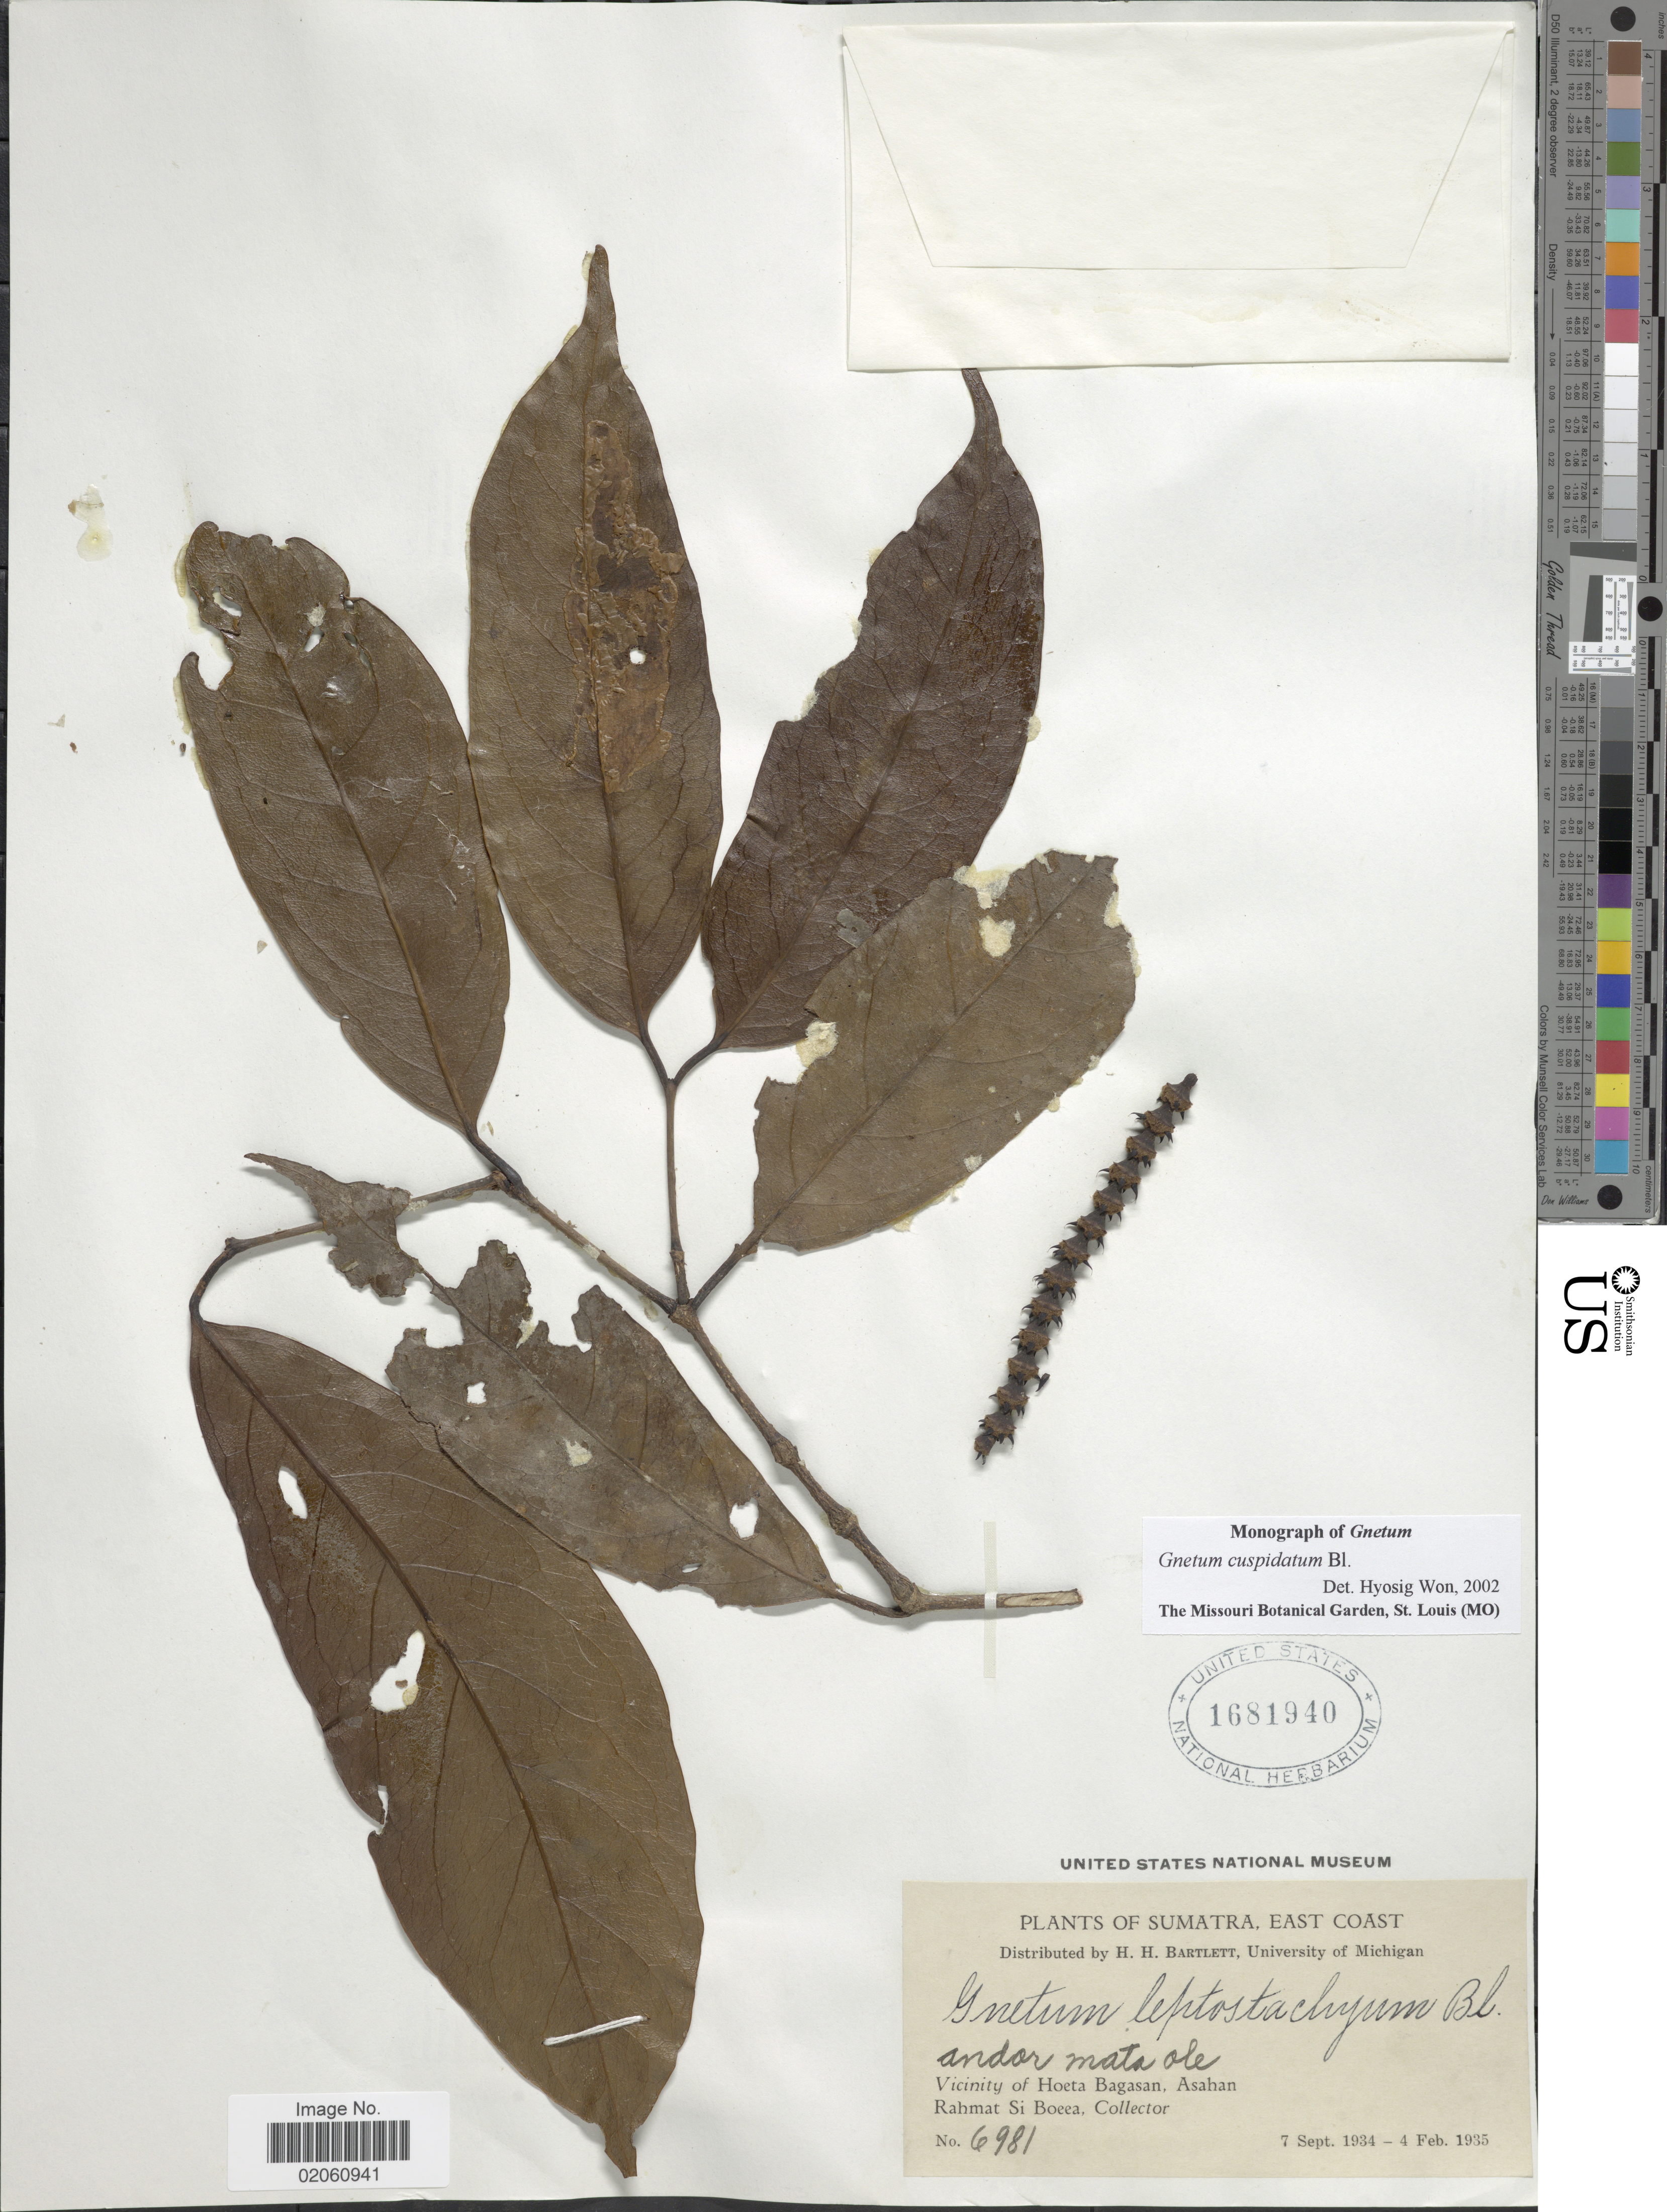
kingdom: Plantae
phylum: Tracheophyta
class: Gnetopsida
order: Gnetales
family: Gnetaceae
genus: Gnetum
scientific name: Gnetum cuspidatum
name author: Blume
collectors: Rahmat Si Boeea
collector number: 6981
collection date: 1934-09-07/1935-02-04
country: Indonesia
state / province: Sumatra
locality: East Coast, Vicinity of Hoeta Bagasan, Asahan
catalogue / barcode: US 1681940